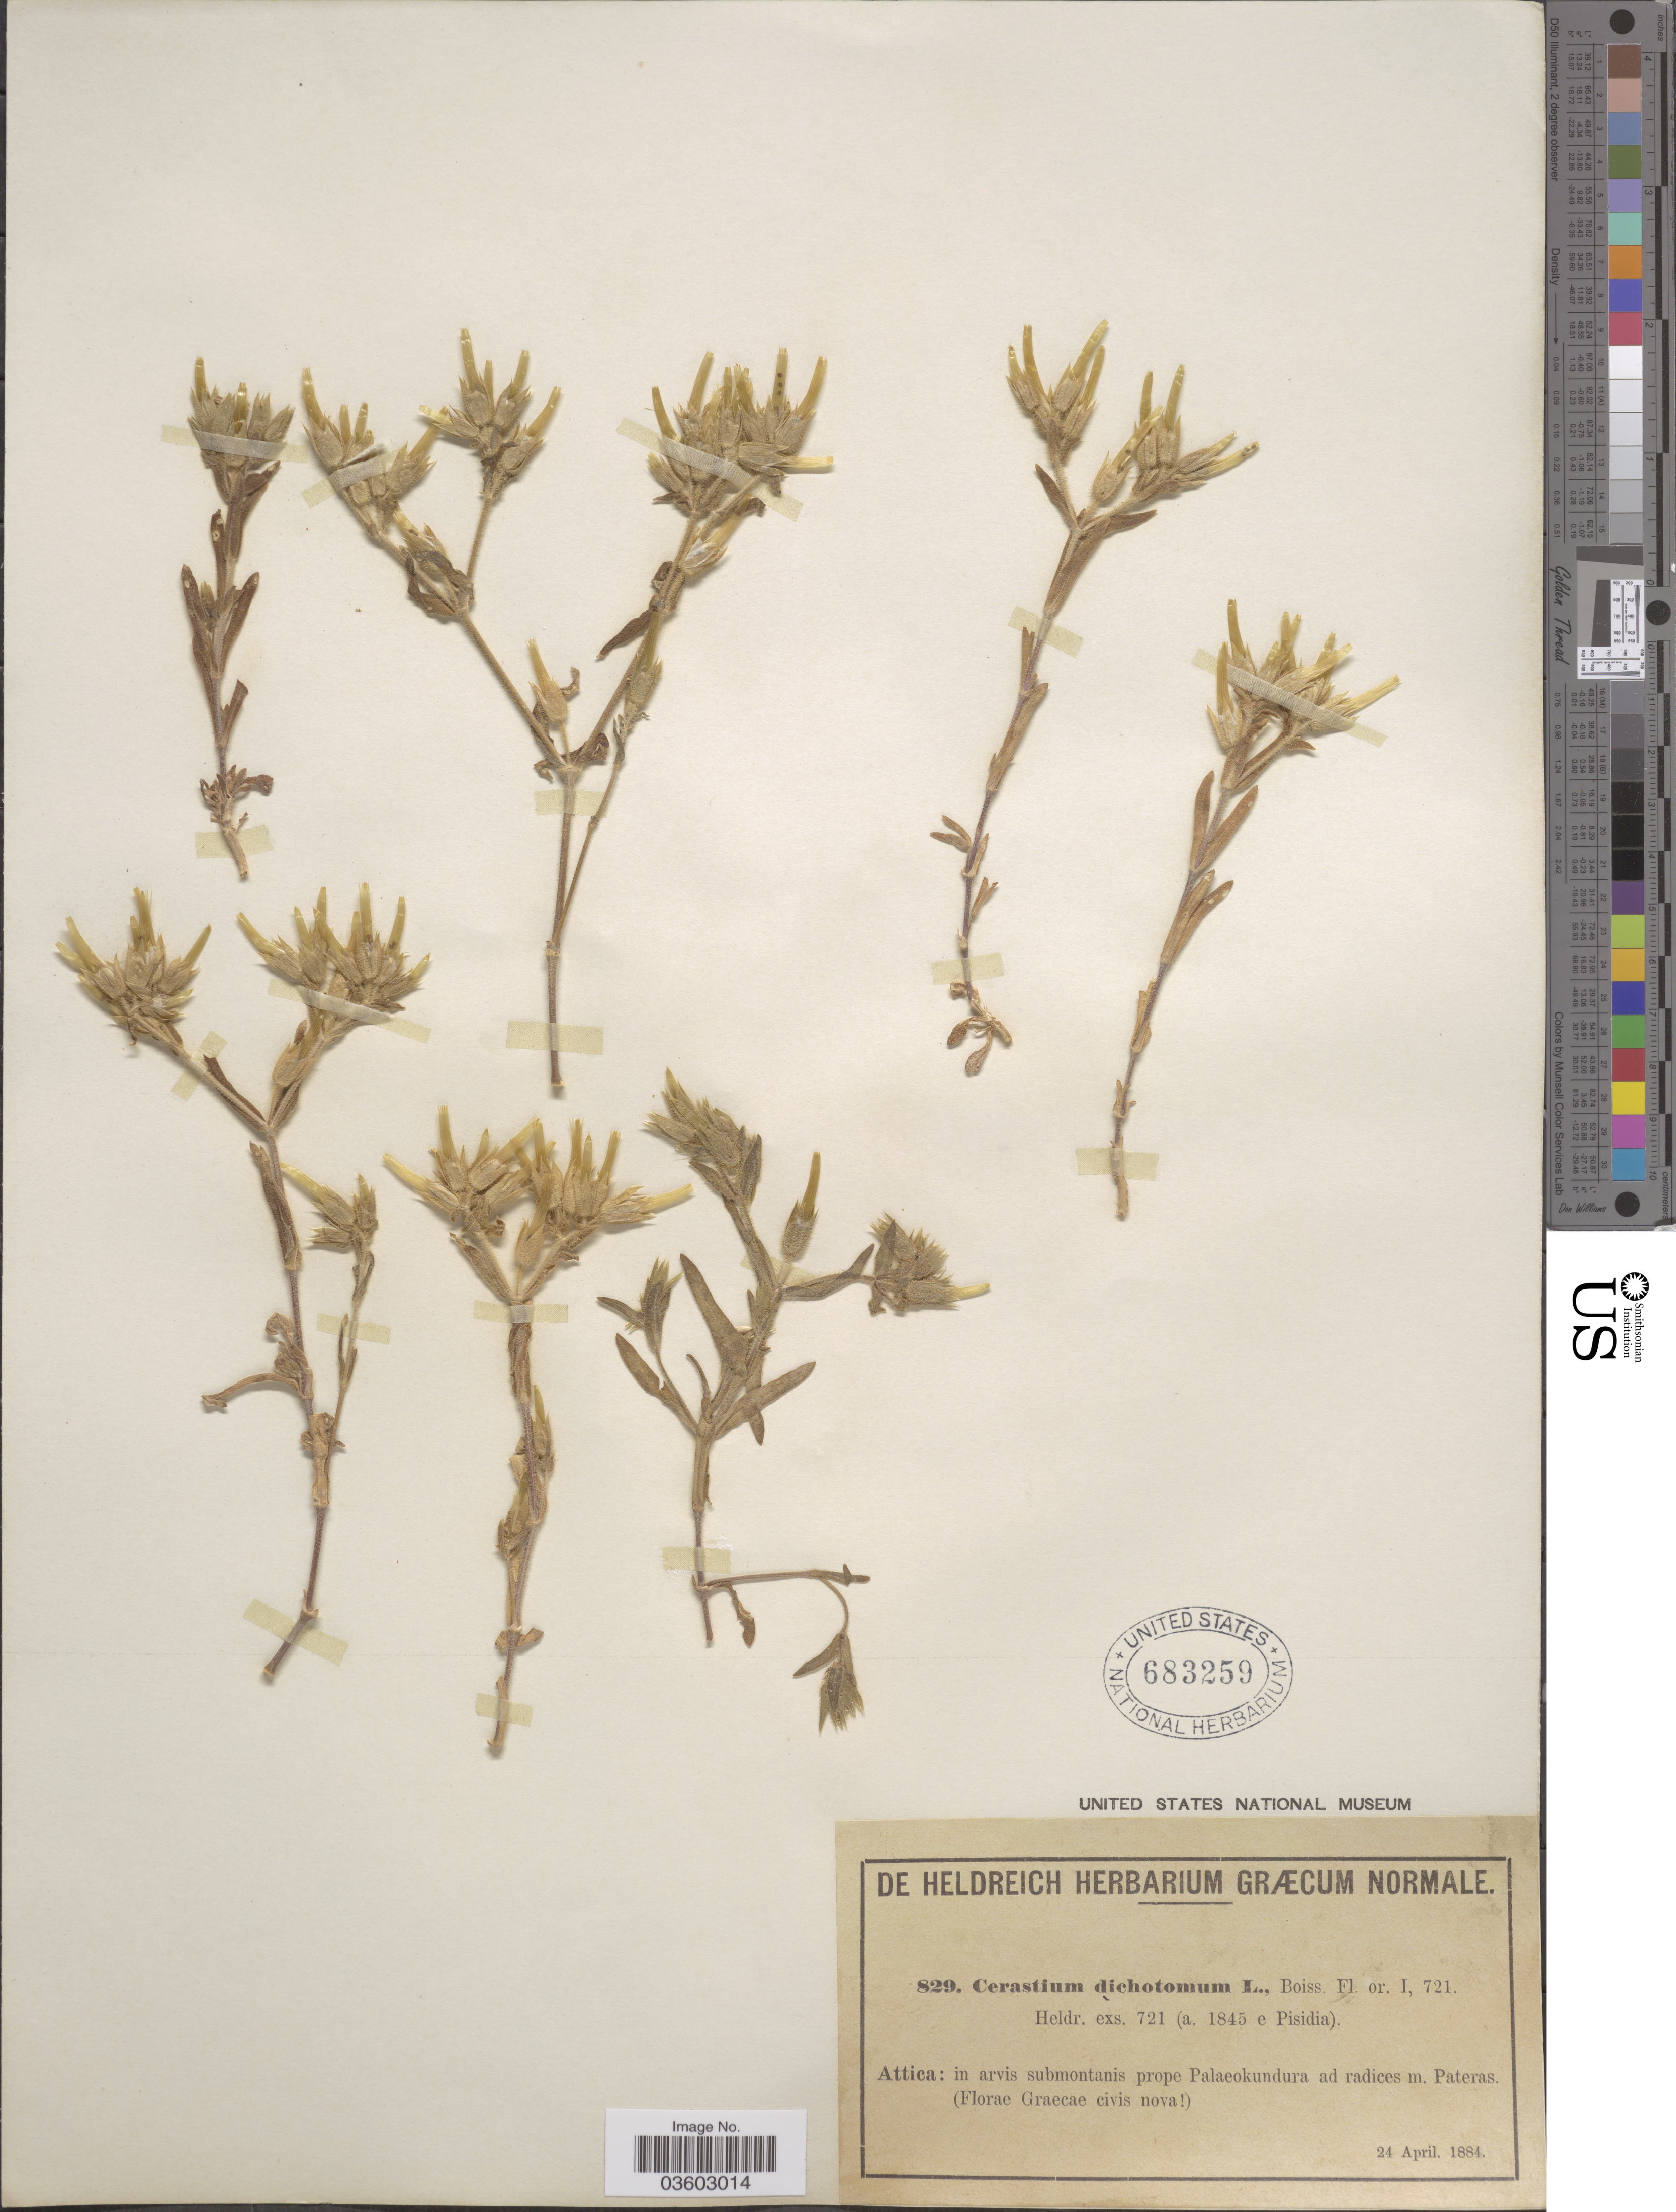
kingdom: Plantae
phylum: Tracheophyta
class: Magnoliopsida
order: Caryophyllales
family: Caryophyllaceae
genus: Cerastium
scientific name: Cerastium dichotomum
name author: L.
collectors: ex herb. De Heldreich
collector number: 829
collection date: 1884-04-24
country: Greece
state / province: Attica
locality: In arvis submontanis prope Palaekundura ad radices m. Pateras (Graecae civis nova [illegible text] [unsure placement]).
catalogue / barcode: US 683259